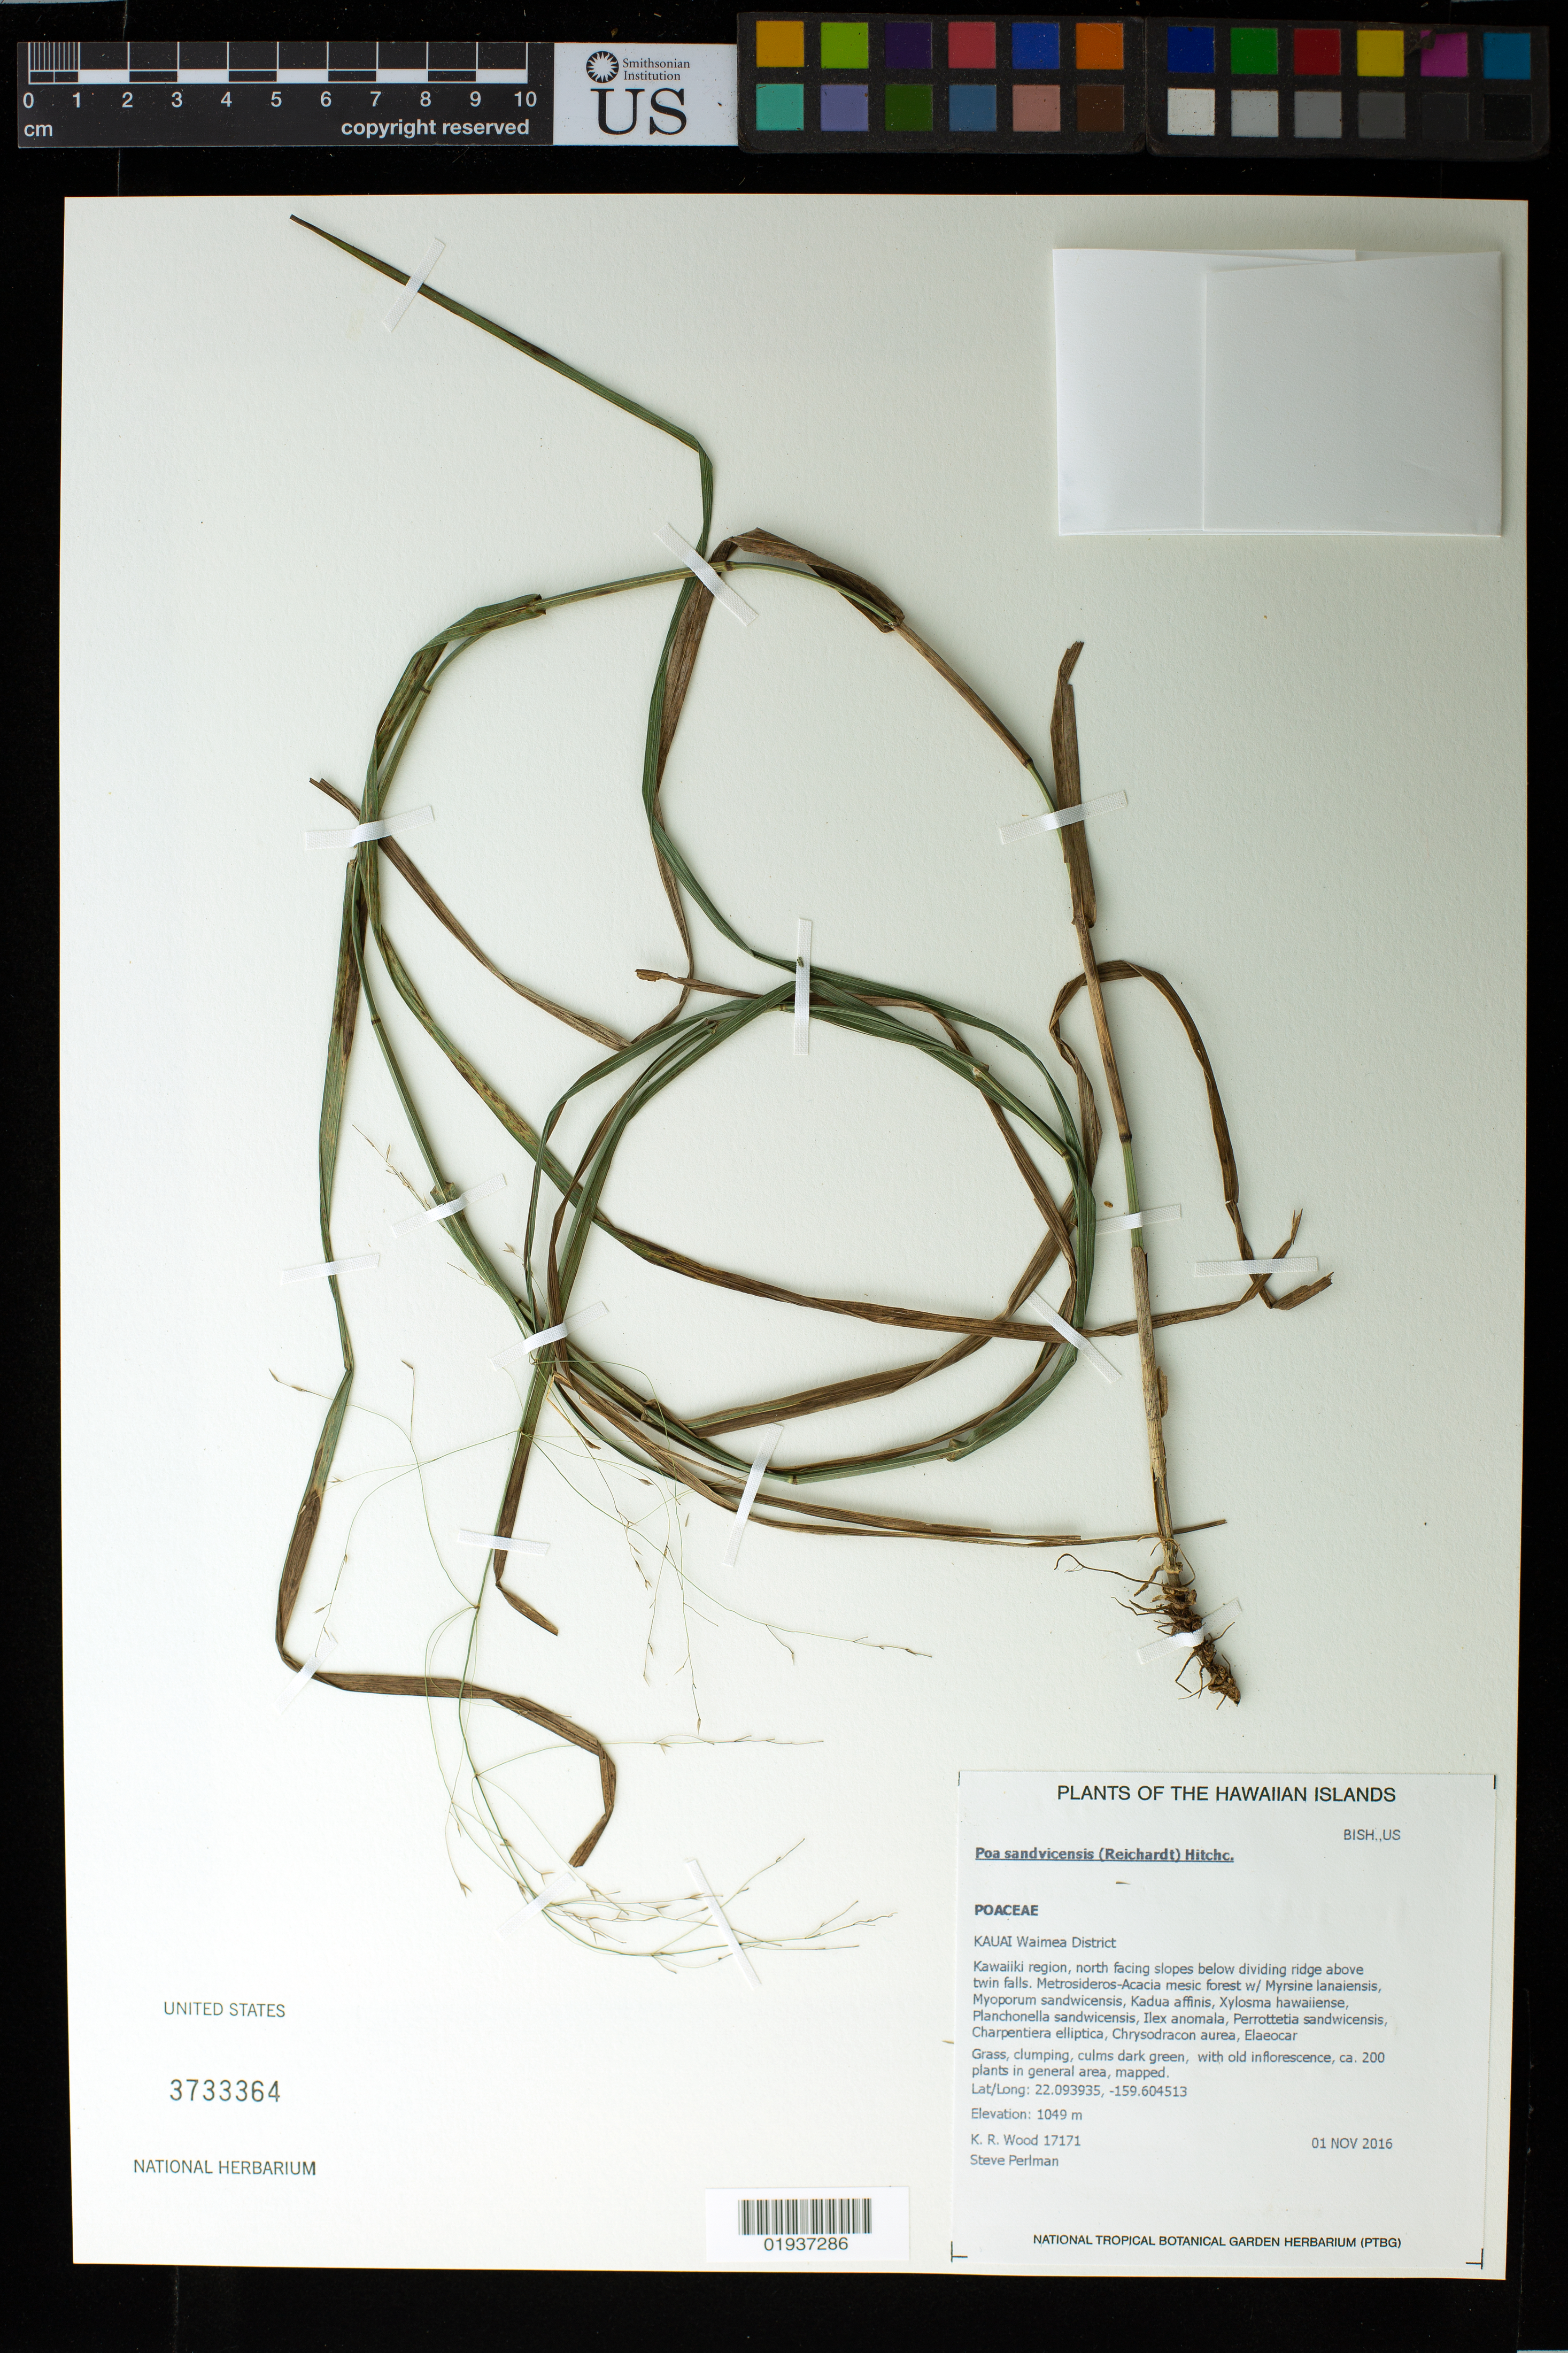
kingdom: Plantae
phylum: Tracheophyta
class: Liliopsida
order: Poales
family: Poaceae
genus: Poa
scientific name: Poa sandvicensis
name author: (Reich) Hitchc.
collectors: K. R. Wood & S. P. Perlman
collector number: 17171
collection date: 2016-11-01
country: United States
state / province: Hawaii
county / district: Kauai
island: Kaua'i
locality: Waimea District, Kawaiiki region, north facing slopes below dividing ridge above twin falls.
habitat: Mesic forest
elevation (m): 1049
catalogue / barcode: US 3733364